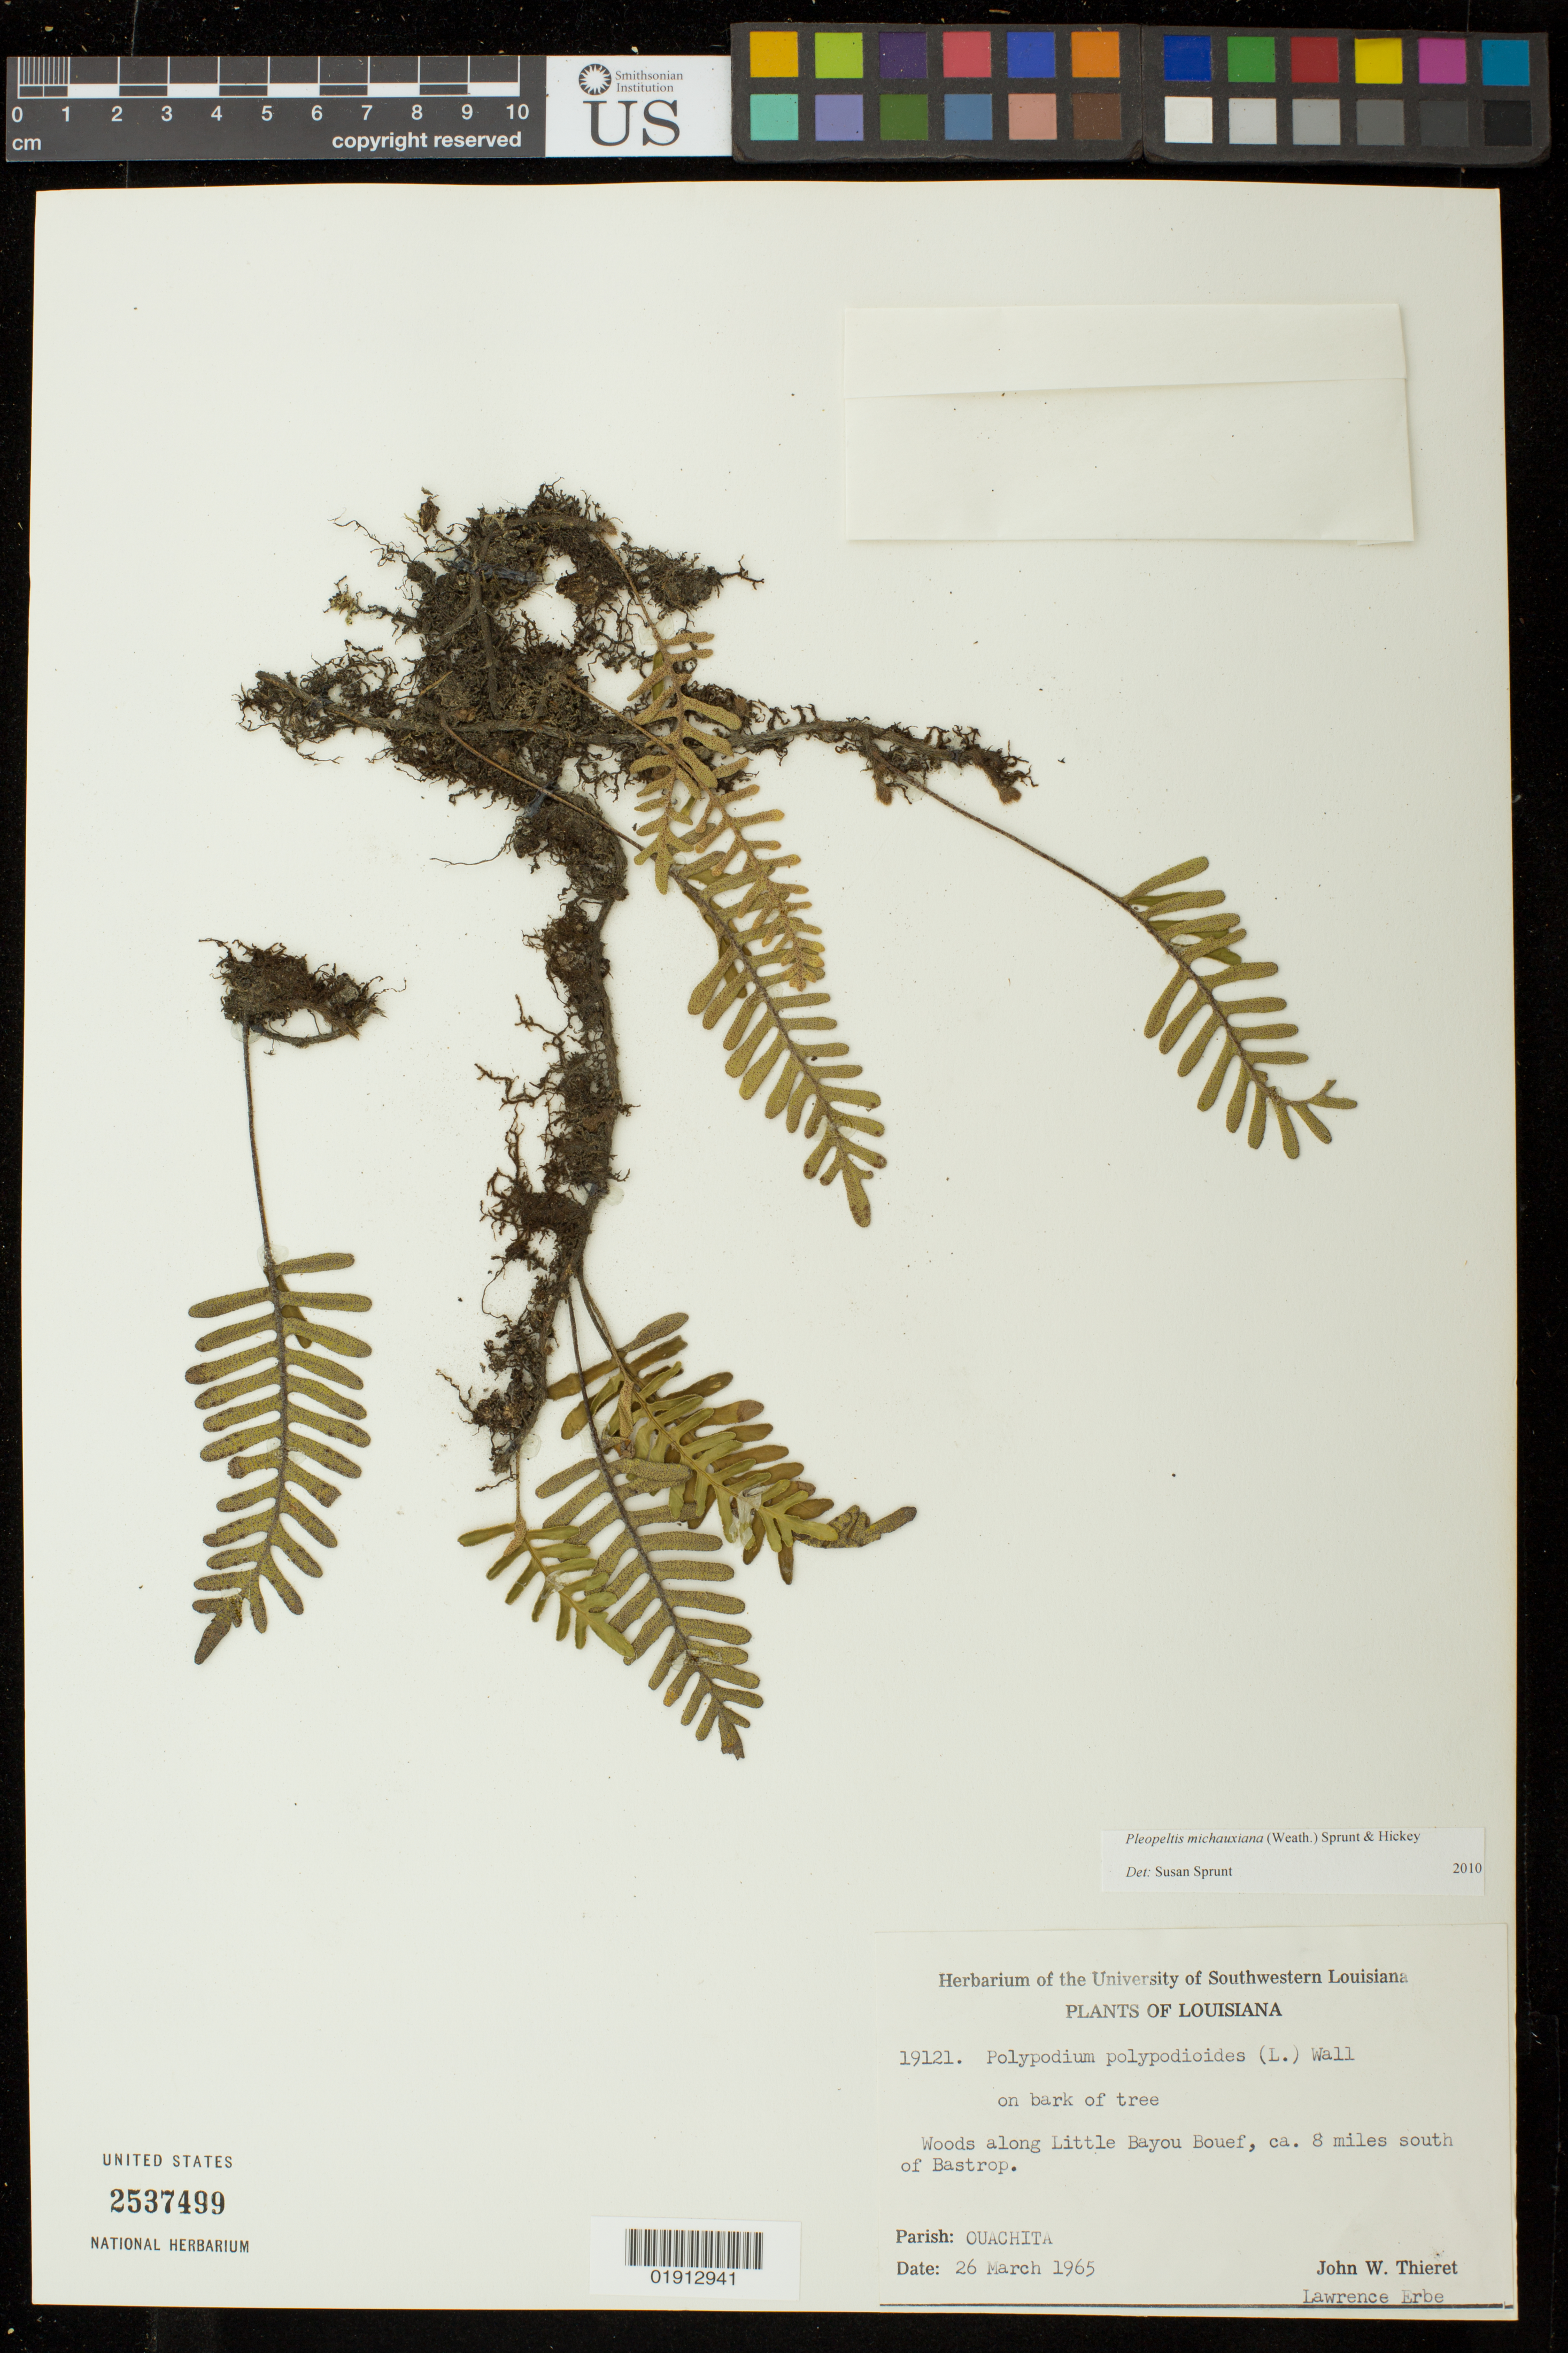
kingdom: Plantae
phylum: Tracheophyta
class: Polypodiopsida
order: Polypodiales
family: Polypodiaceae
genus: Pleopeltis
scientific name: Pleopeltis michauxiana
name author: (Weath.) Hickey & Sprunt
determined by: Sprunt, S. V.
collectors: J. W. Thieret & L. Erbe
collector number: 19121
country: United States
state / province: Louisiana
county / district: Ouachita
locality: Along Little Bayou Bouef, ca. 8 miles south of Bastrop.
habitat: on bark of tree.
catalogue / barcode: US 2537499